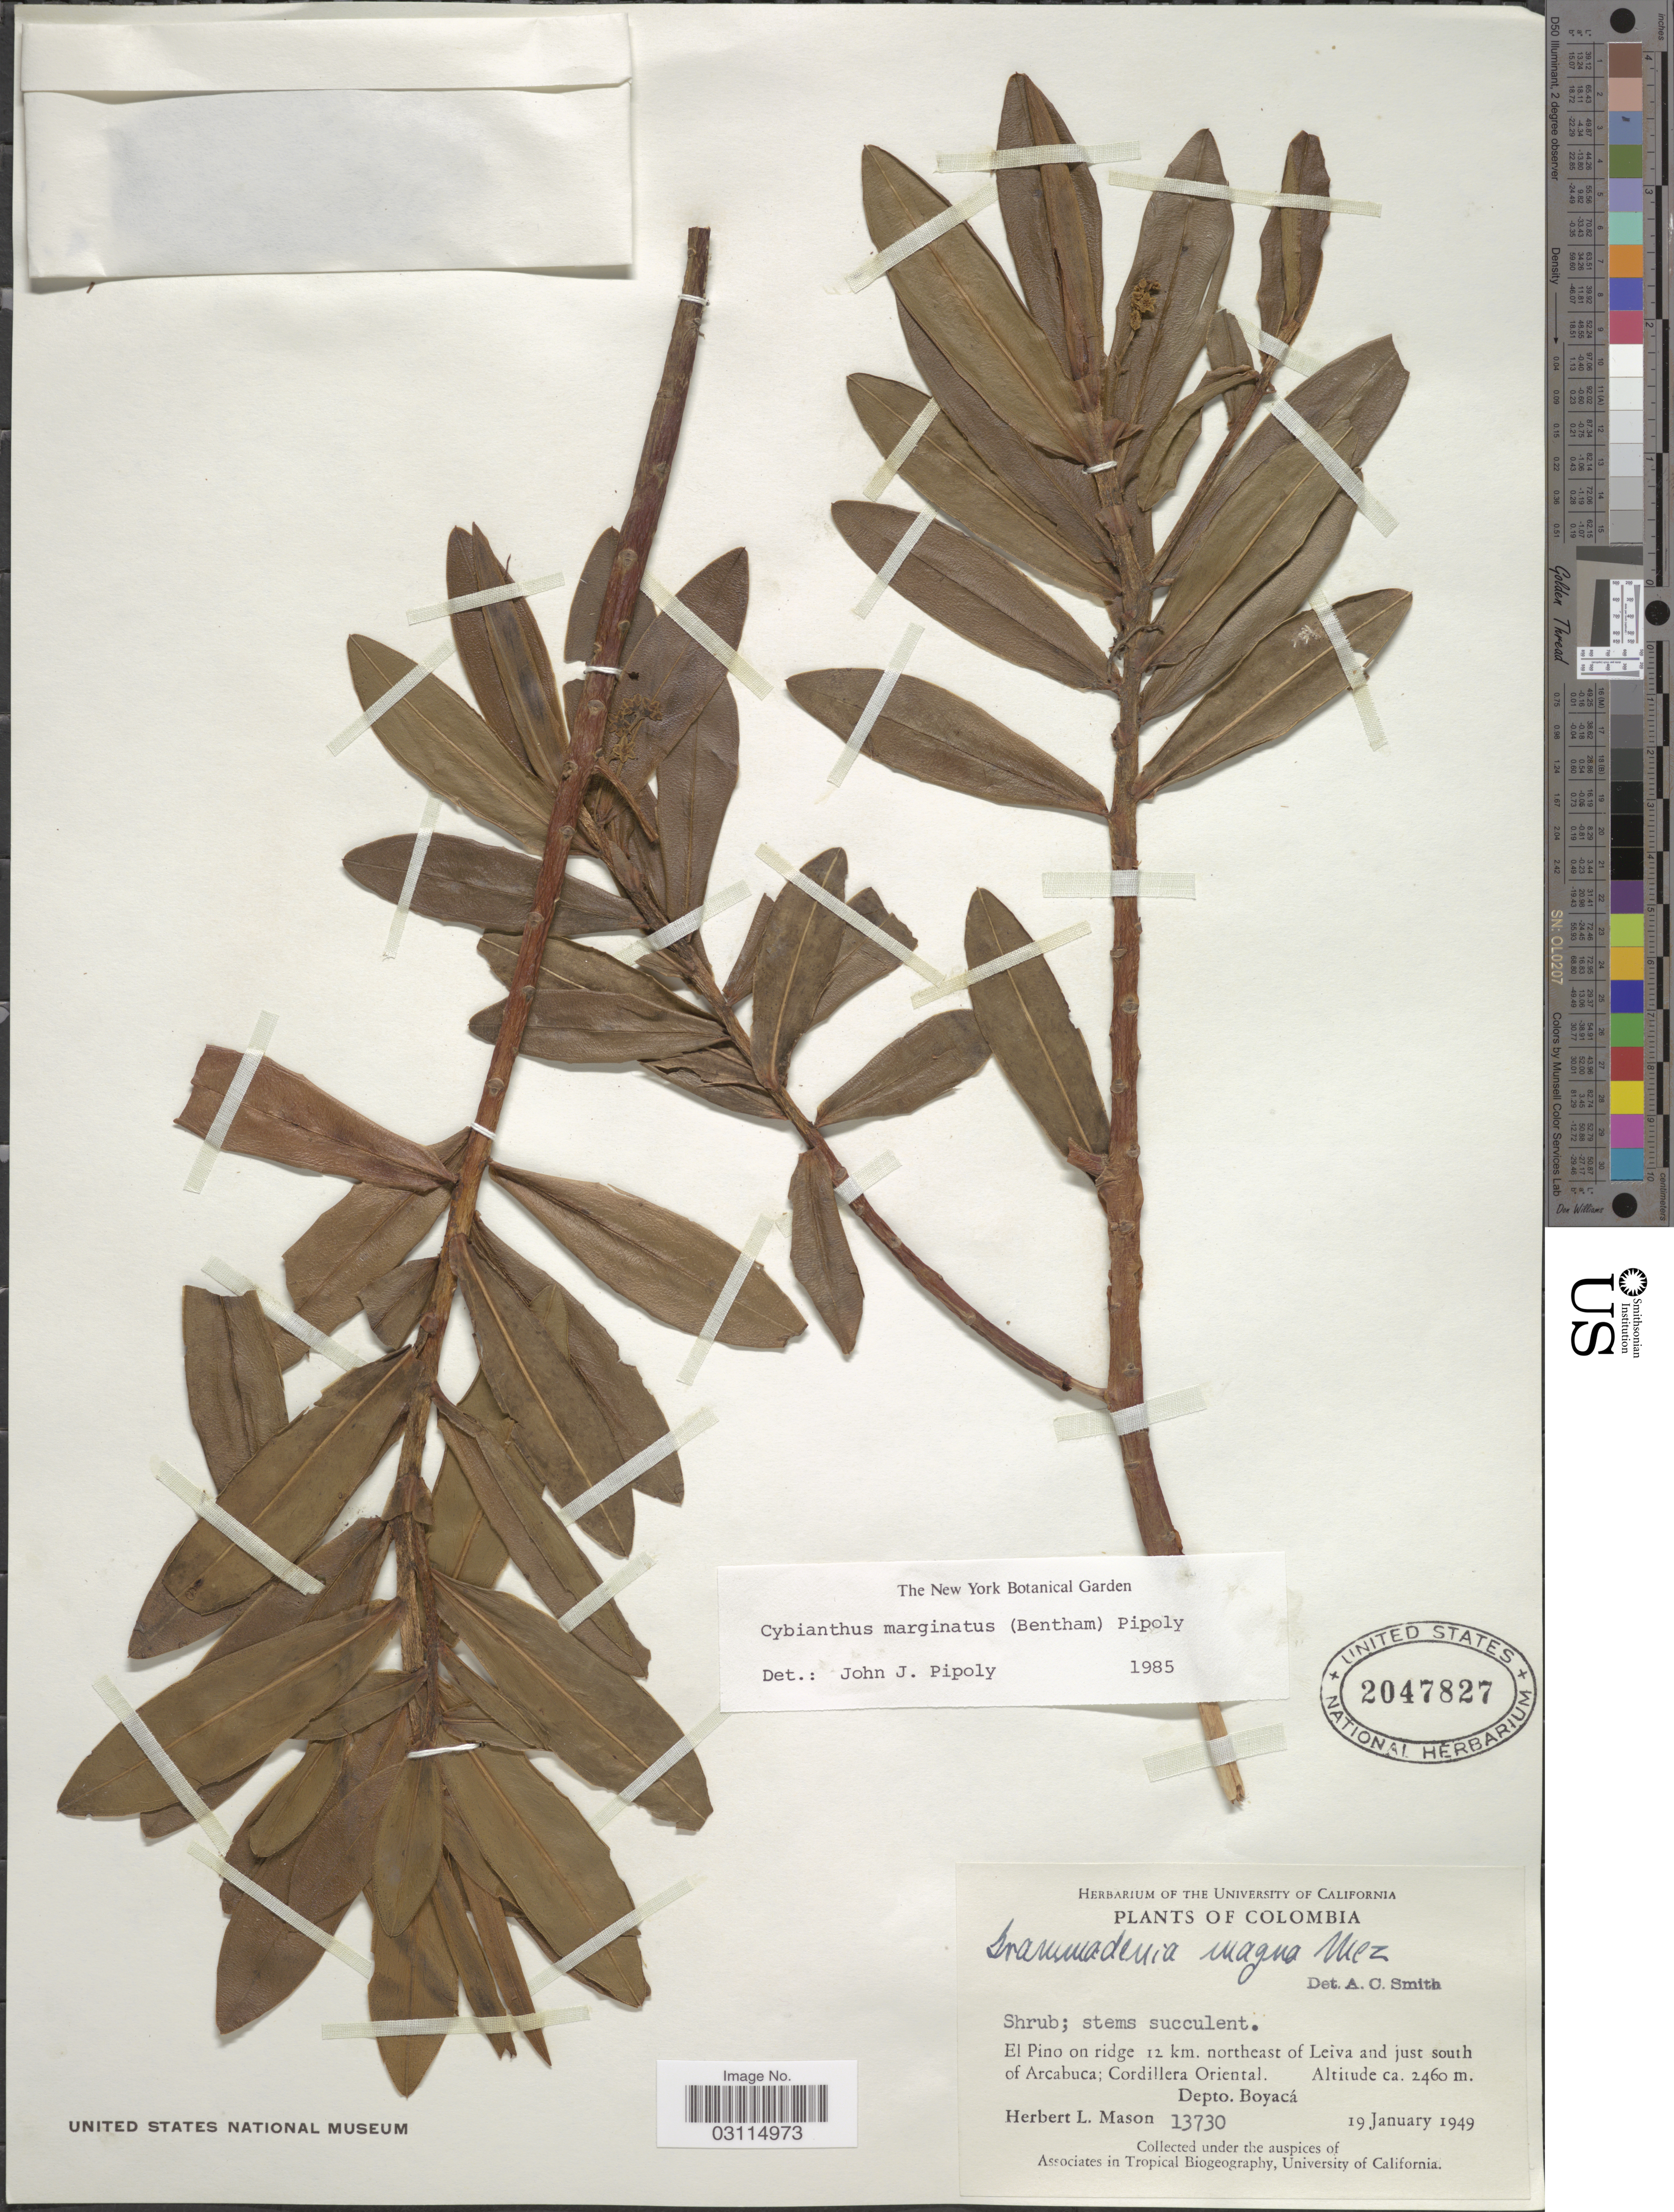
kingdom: Plantae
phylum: Tracheophyta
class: Magnoliopsida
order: Ericales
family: Primulaceae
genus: Cybianthus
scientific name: Cybianthus marginatus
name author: (Benth.) Pipoly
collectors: H. L. Mason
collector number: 13730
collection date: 1949-01-19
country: Colombia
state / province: Boyacá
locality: El Pino on ridge 12 km. northeast of Leiva and just south of Arcabuca; Cordillera Oriental, Depto. Boyacá.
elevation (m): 2460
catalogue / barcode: US 2047827